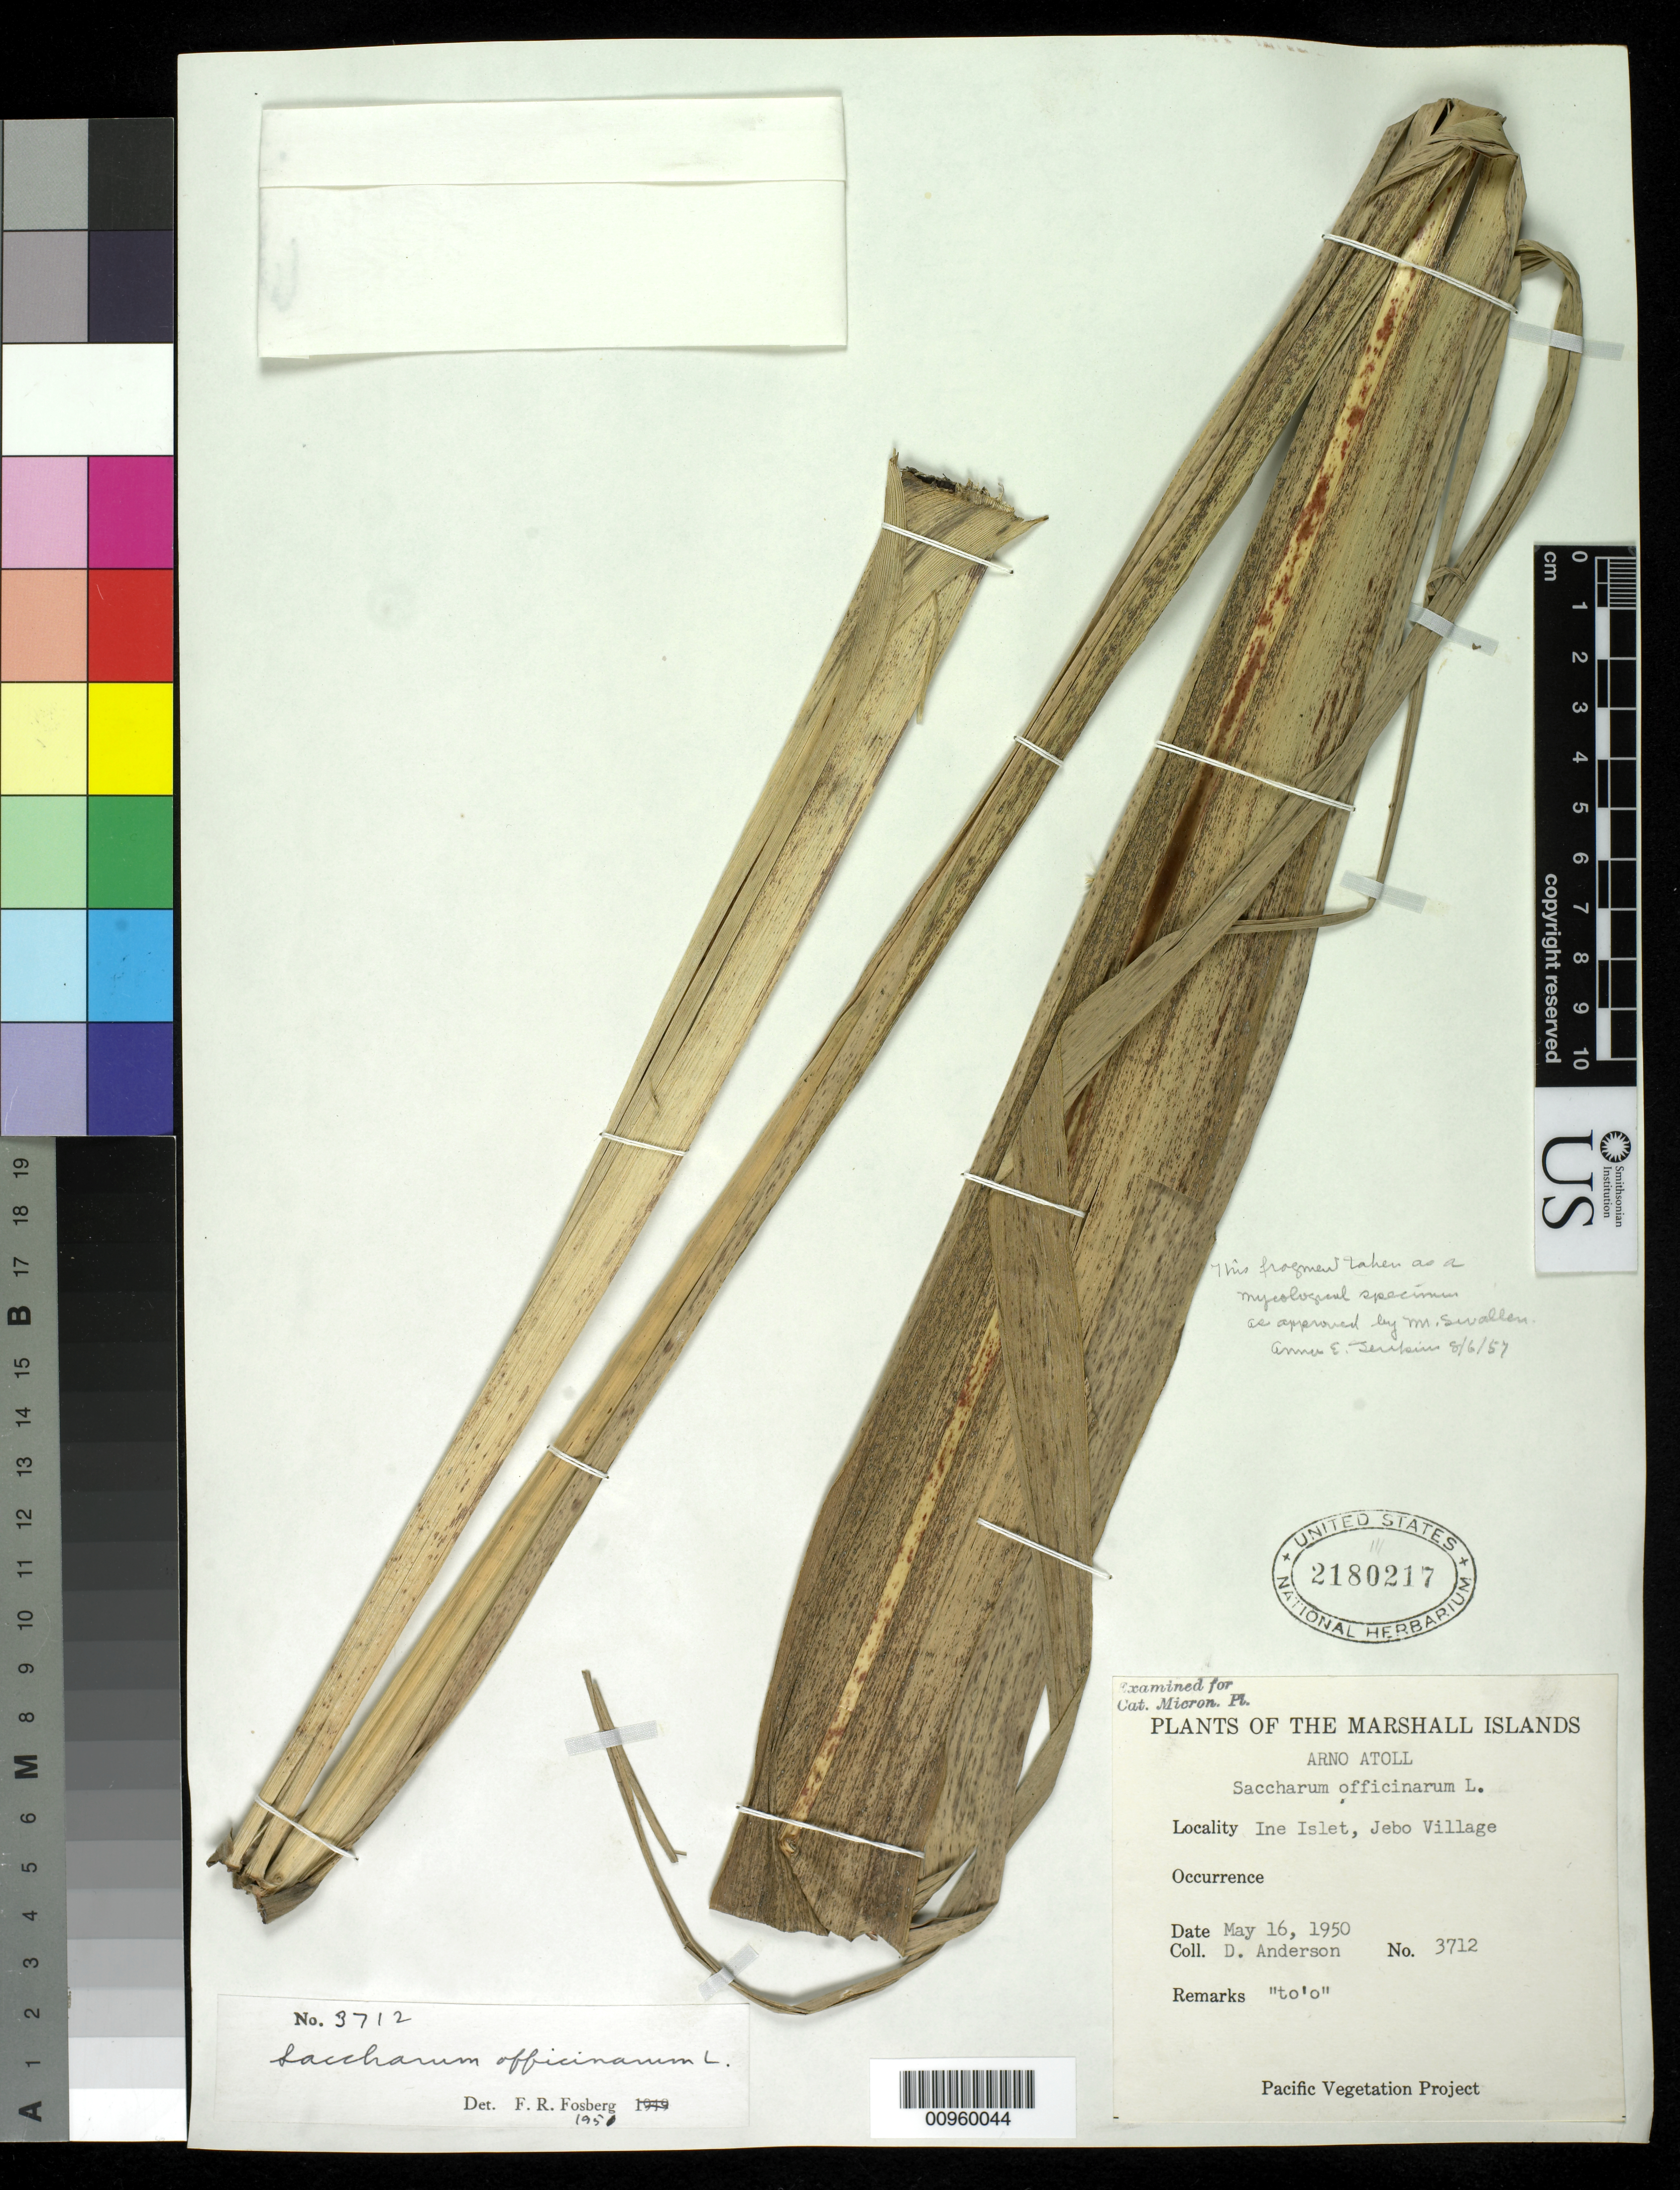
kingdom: Plantae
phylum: Tracheophyta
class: Liliopsida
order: Poales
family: Poaceae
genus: Saccharum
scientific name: Saccharum officinarum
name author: L.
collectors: D. Anderson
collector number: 3712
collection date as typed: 16 May 1950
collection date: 1950-05-16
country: Marshall Islands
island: Arno Atoll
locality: Ine Islet, Jebo Village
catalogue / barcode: US 2180217